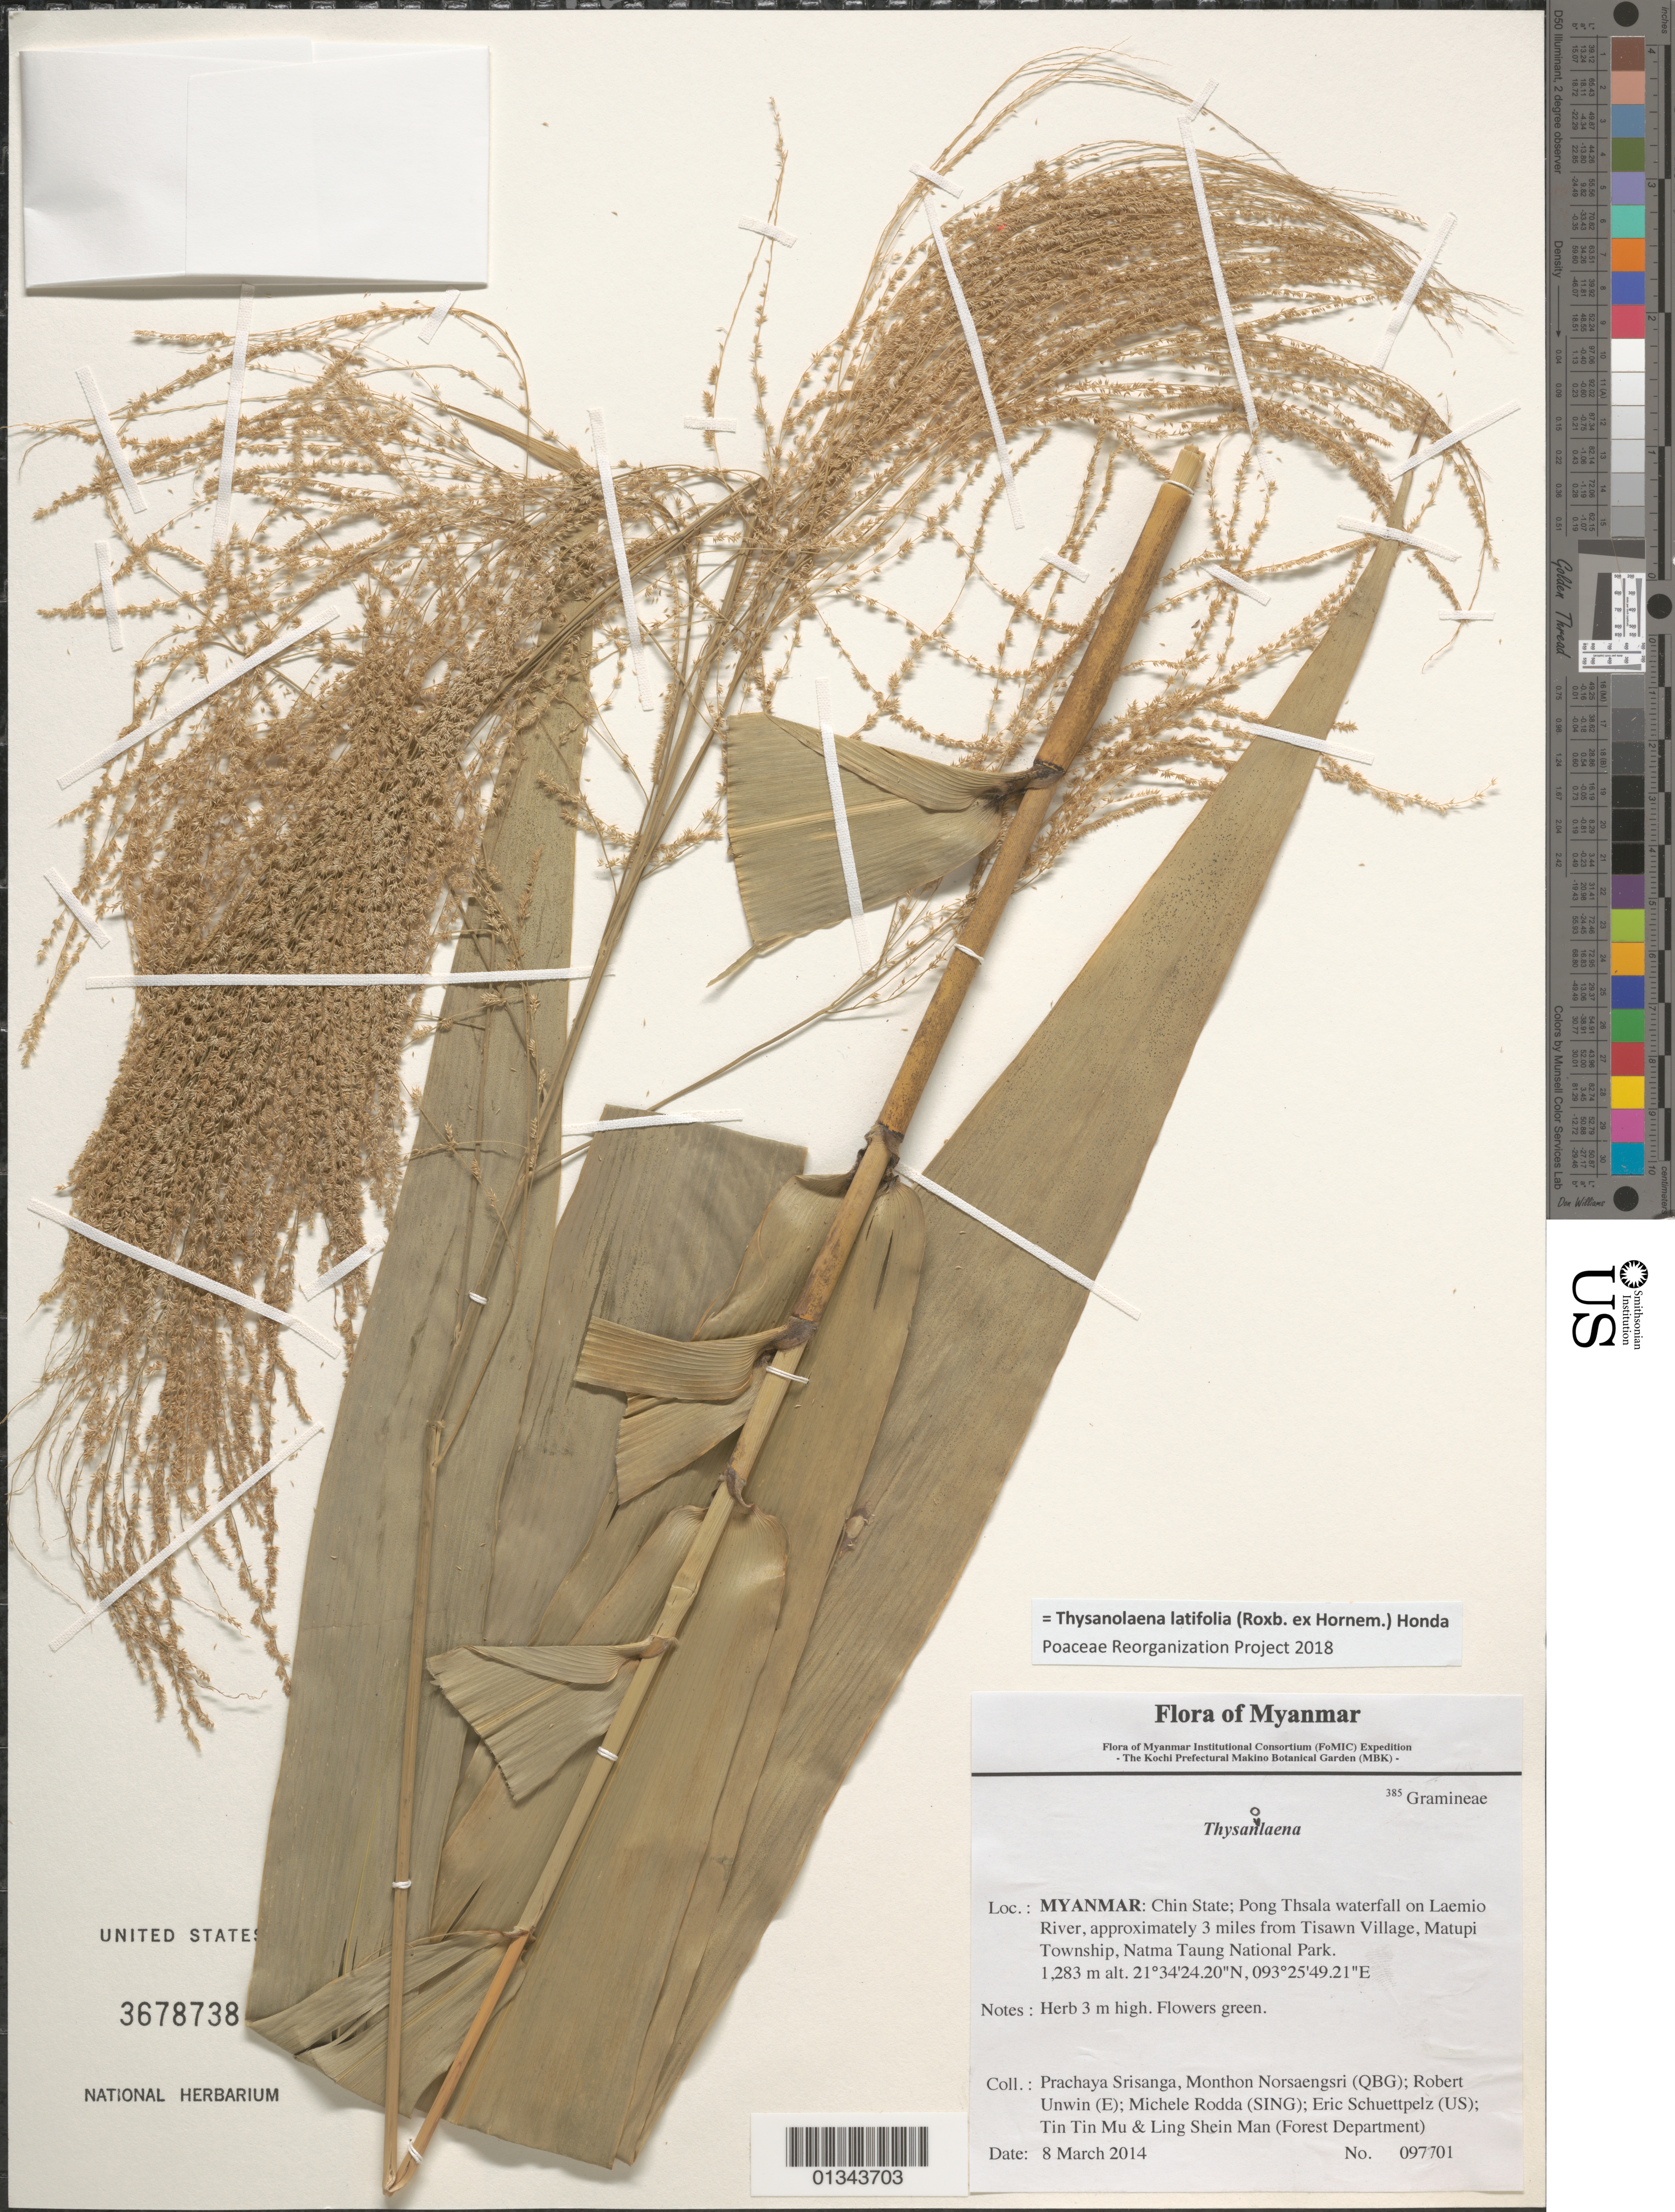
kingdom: Plantae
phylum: Tracheophyta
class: Liliopsida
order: Poales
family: Poaceae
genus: Thysanolaena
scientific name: Thysanolaena latifolia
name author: (Roxb. ex Hornem.) Honda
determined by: Poaceae Reorganization Project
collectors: P. Srisanga, M. Norsaengsri, R. Unwin, M. Rodda, E. Schuettpelz, Tin Tin Mu & Ling Shein Man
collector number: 97701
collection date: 2014-03-08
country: Myanmar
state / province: Chin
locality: Pong Thsala waterfall on Laemio River, approximately 3 miles from Tisawn Village, Matupi Township, Natma Taung National Park.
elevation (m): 1283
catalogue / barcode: US 3678738